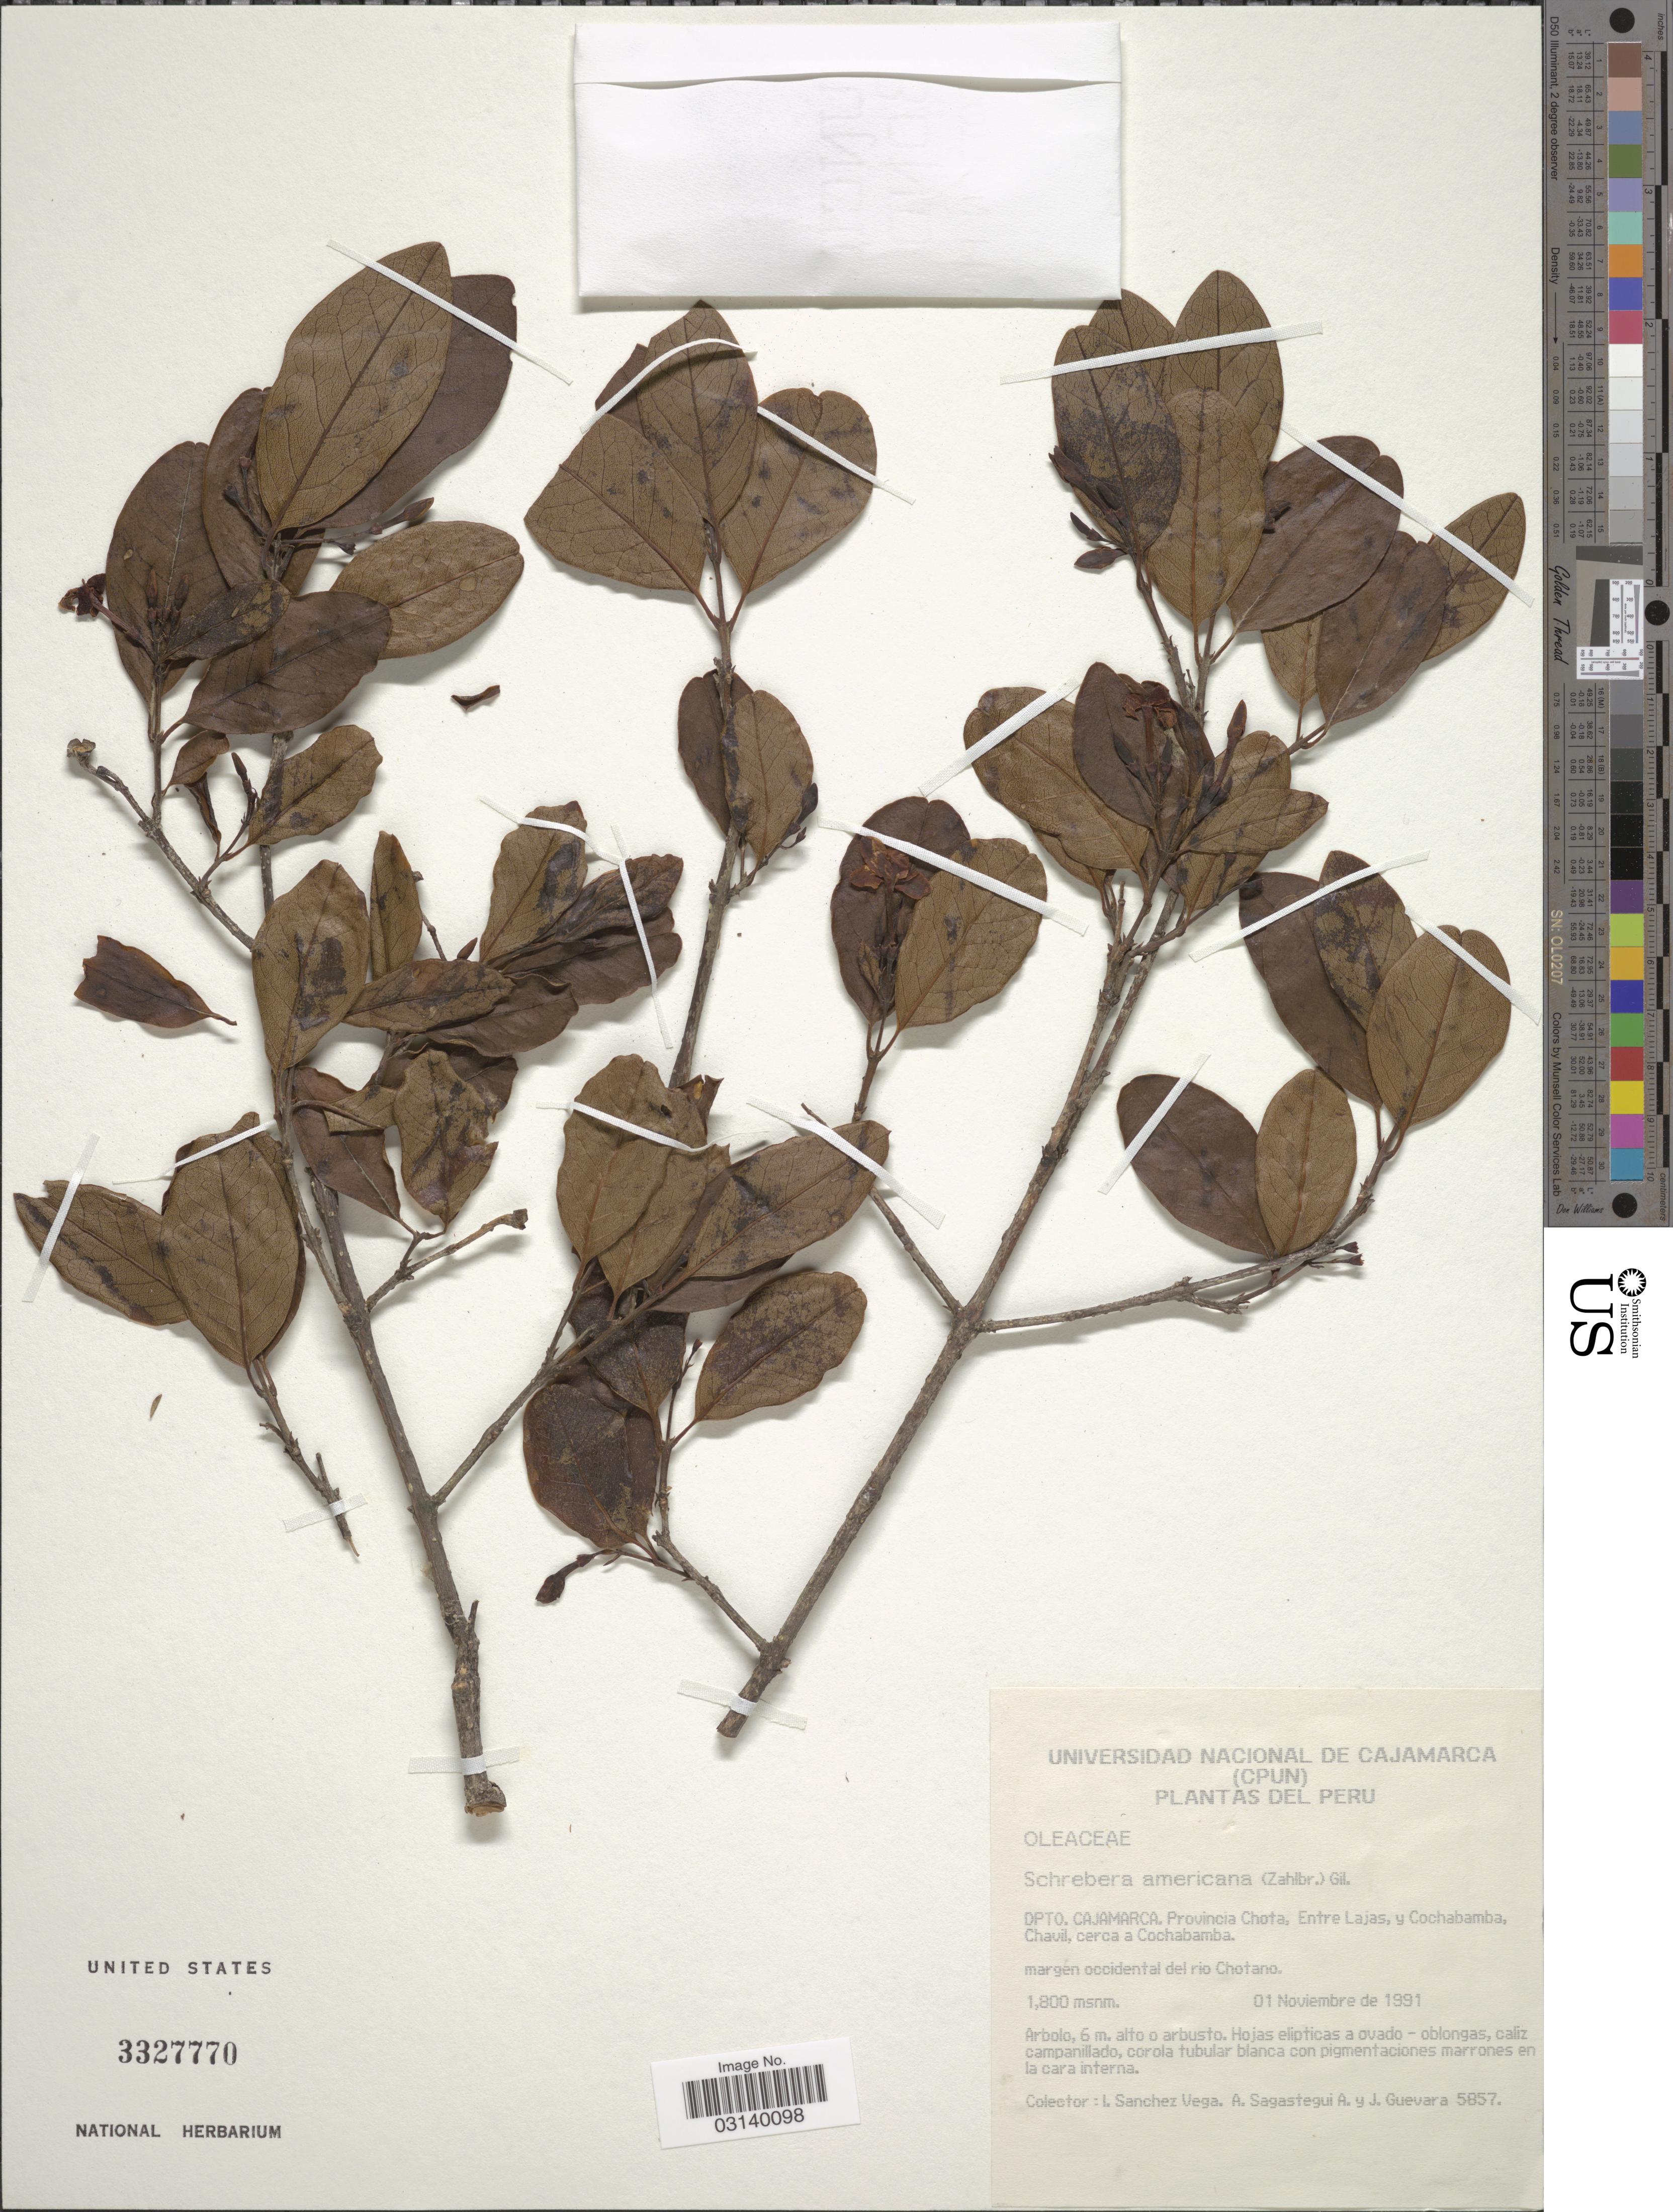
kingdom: Plantae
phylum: Tracheophyta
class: Magnoliopsida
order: Lamiales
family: Oleaceae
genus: Schrebera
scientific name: Schrebera americana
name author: (Zahlbr.) Gilg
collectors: I. Sánchez Vega, A. Sagástegui A. & J. Guevara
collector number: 5857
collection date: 1991-11-01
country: Peru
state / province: Cajamarca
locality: Provincia Chota, Entre Lajas, y Cochabamba, Chavil, cerca a Cochabamba. Margén occidental del rio Chotano.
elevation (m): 1800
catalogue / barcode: US 3327770